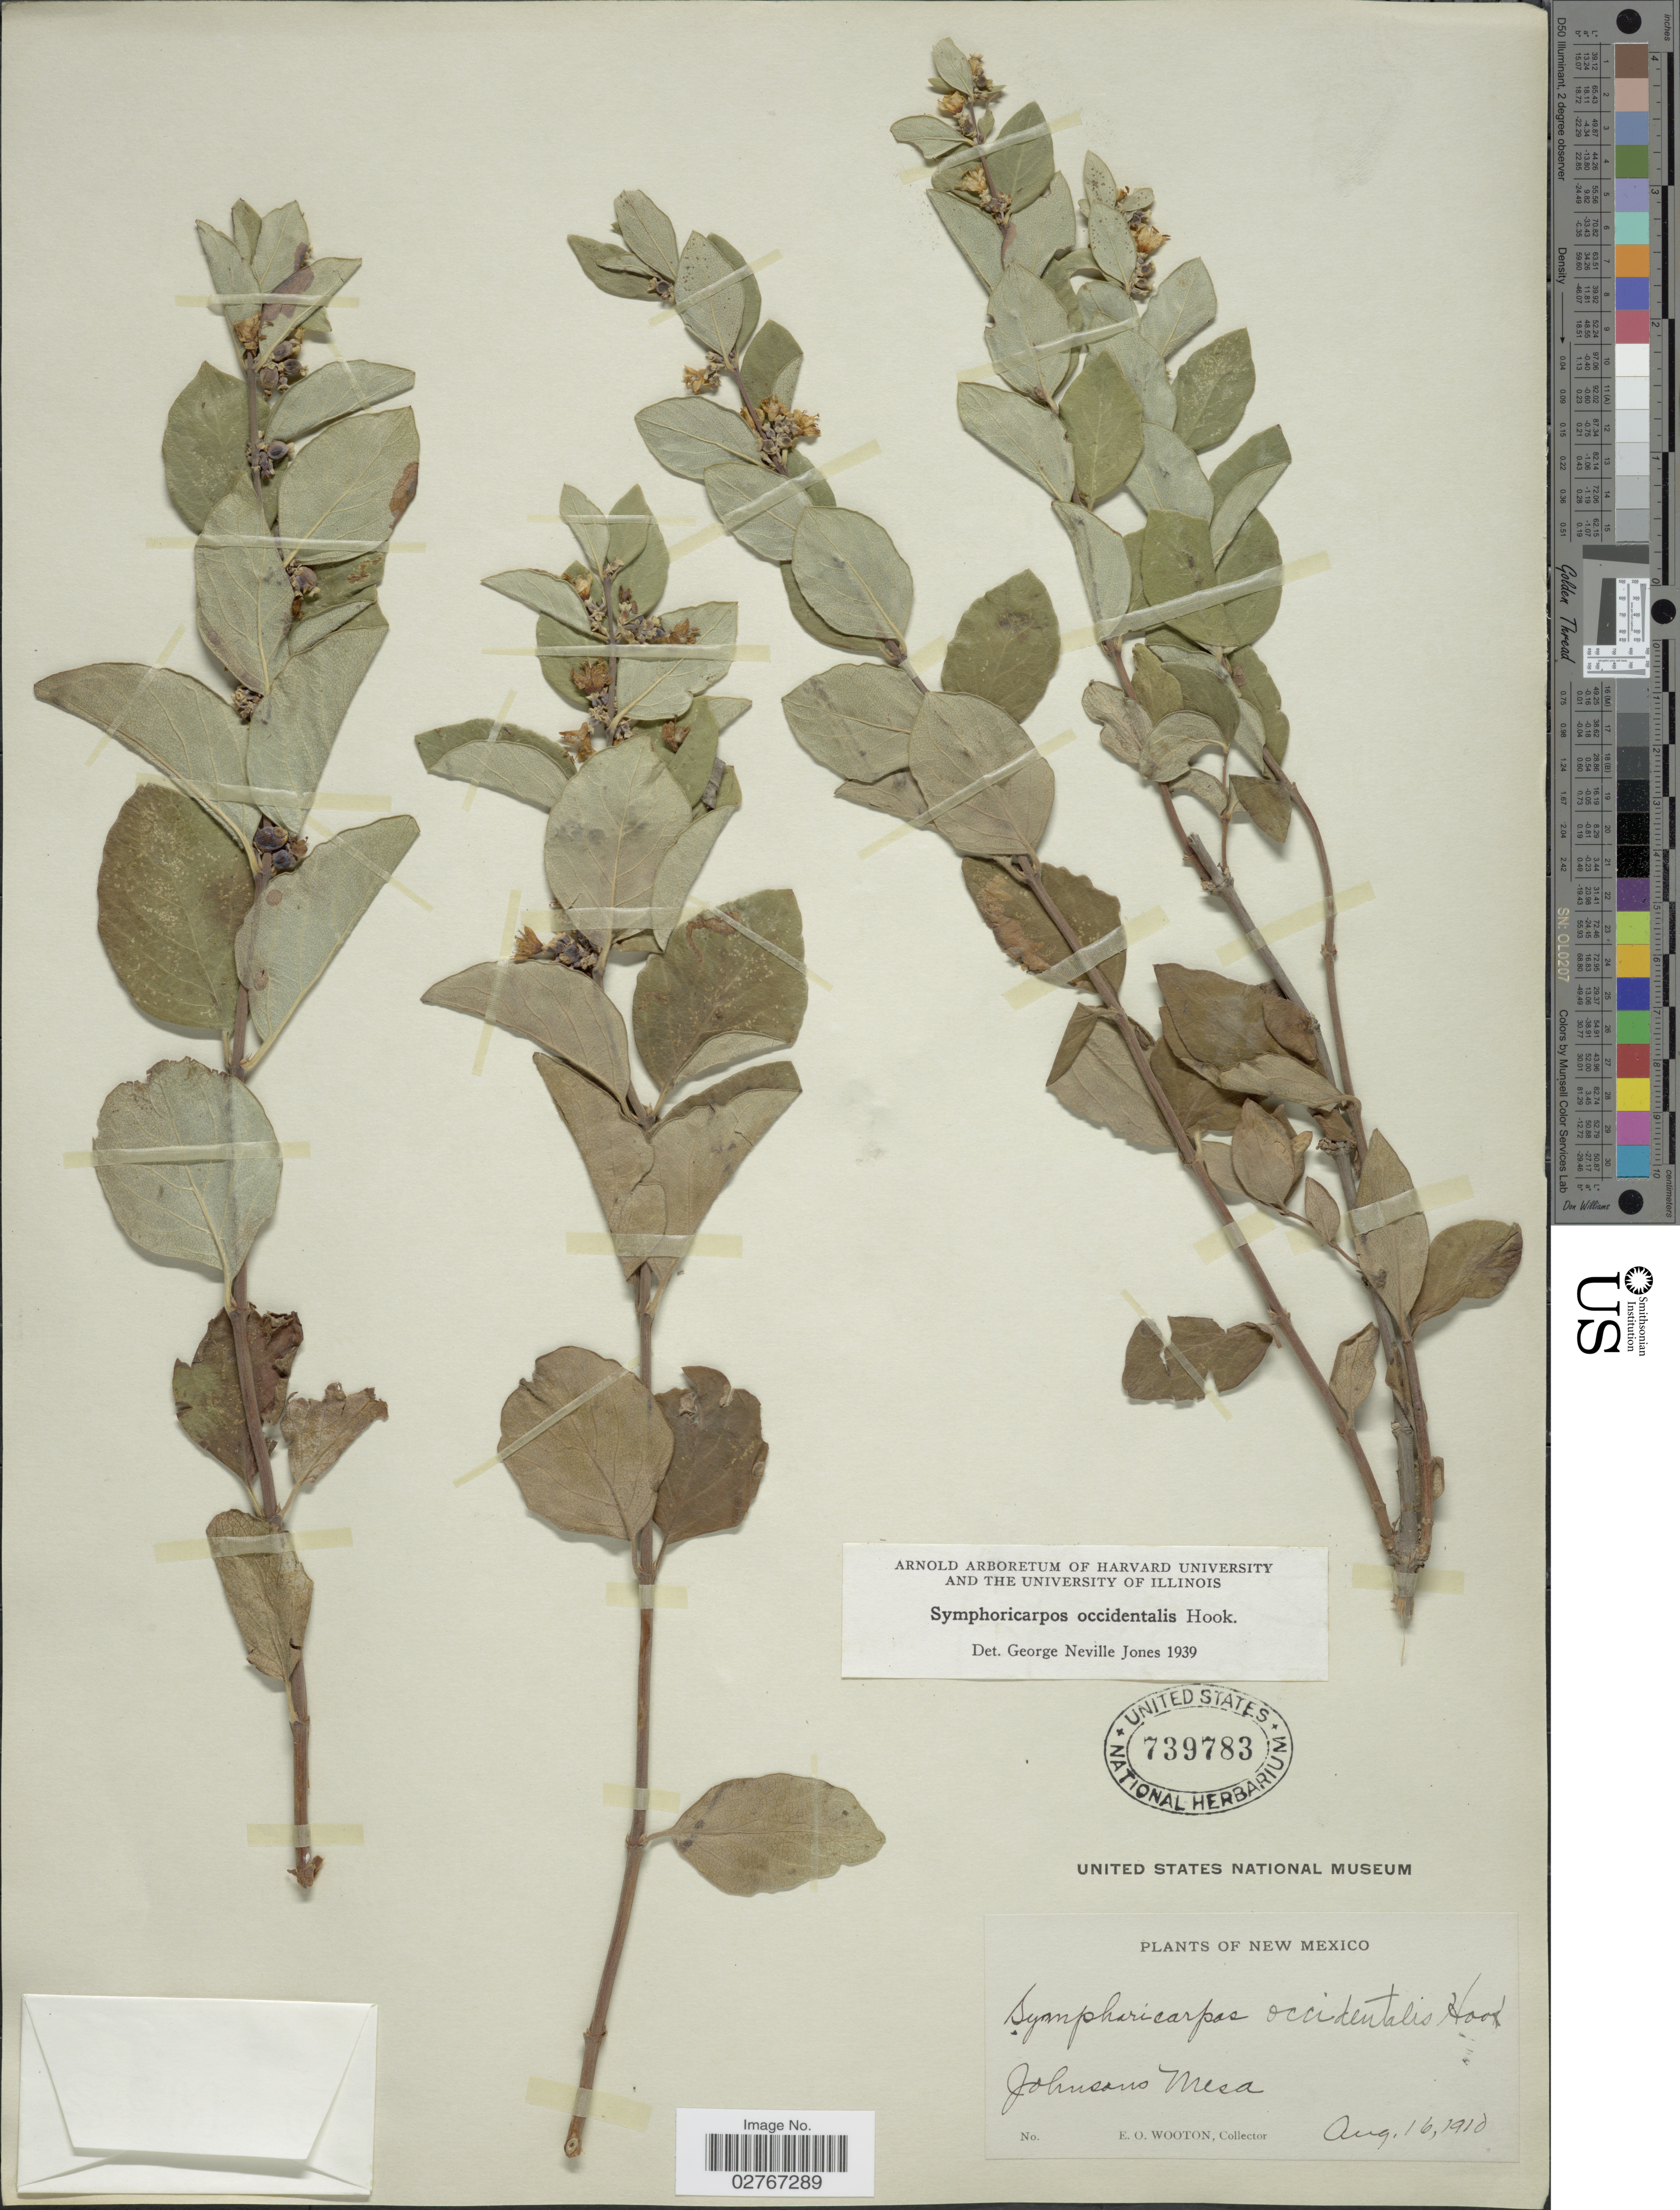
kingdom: Plantae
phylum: Tracheophyta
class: Magnoliopsida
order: Dipsacales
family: Caprifoliaceae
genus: Symphoricarpos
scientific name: Symphoricarpos occidentalis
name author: (R. Br.) Hook.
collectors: E. O. Wooton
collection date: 1910-08-16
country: United States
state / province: New Mexico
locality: Johnson's Mesa.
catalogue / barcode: US 739783